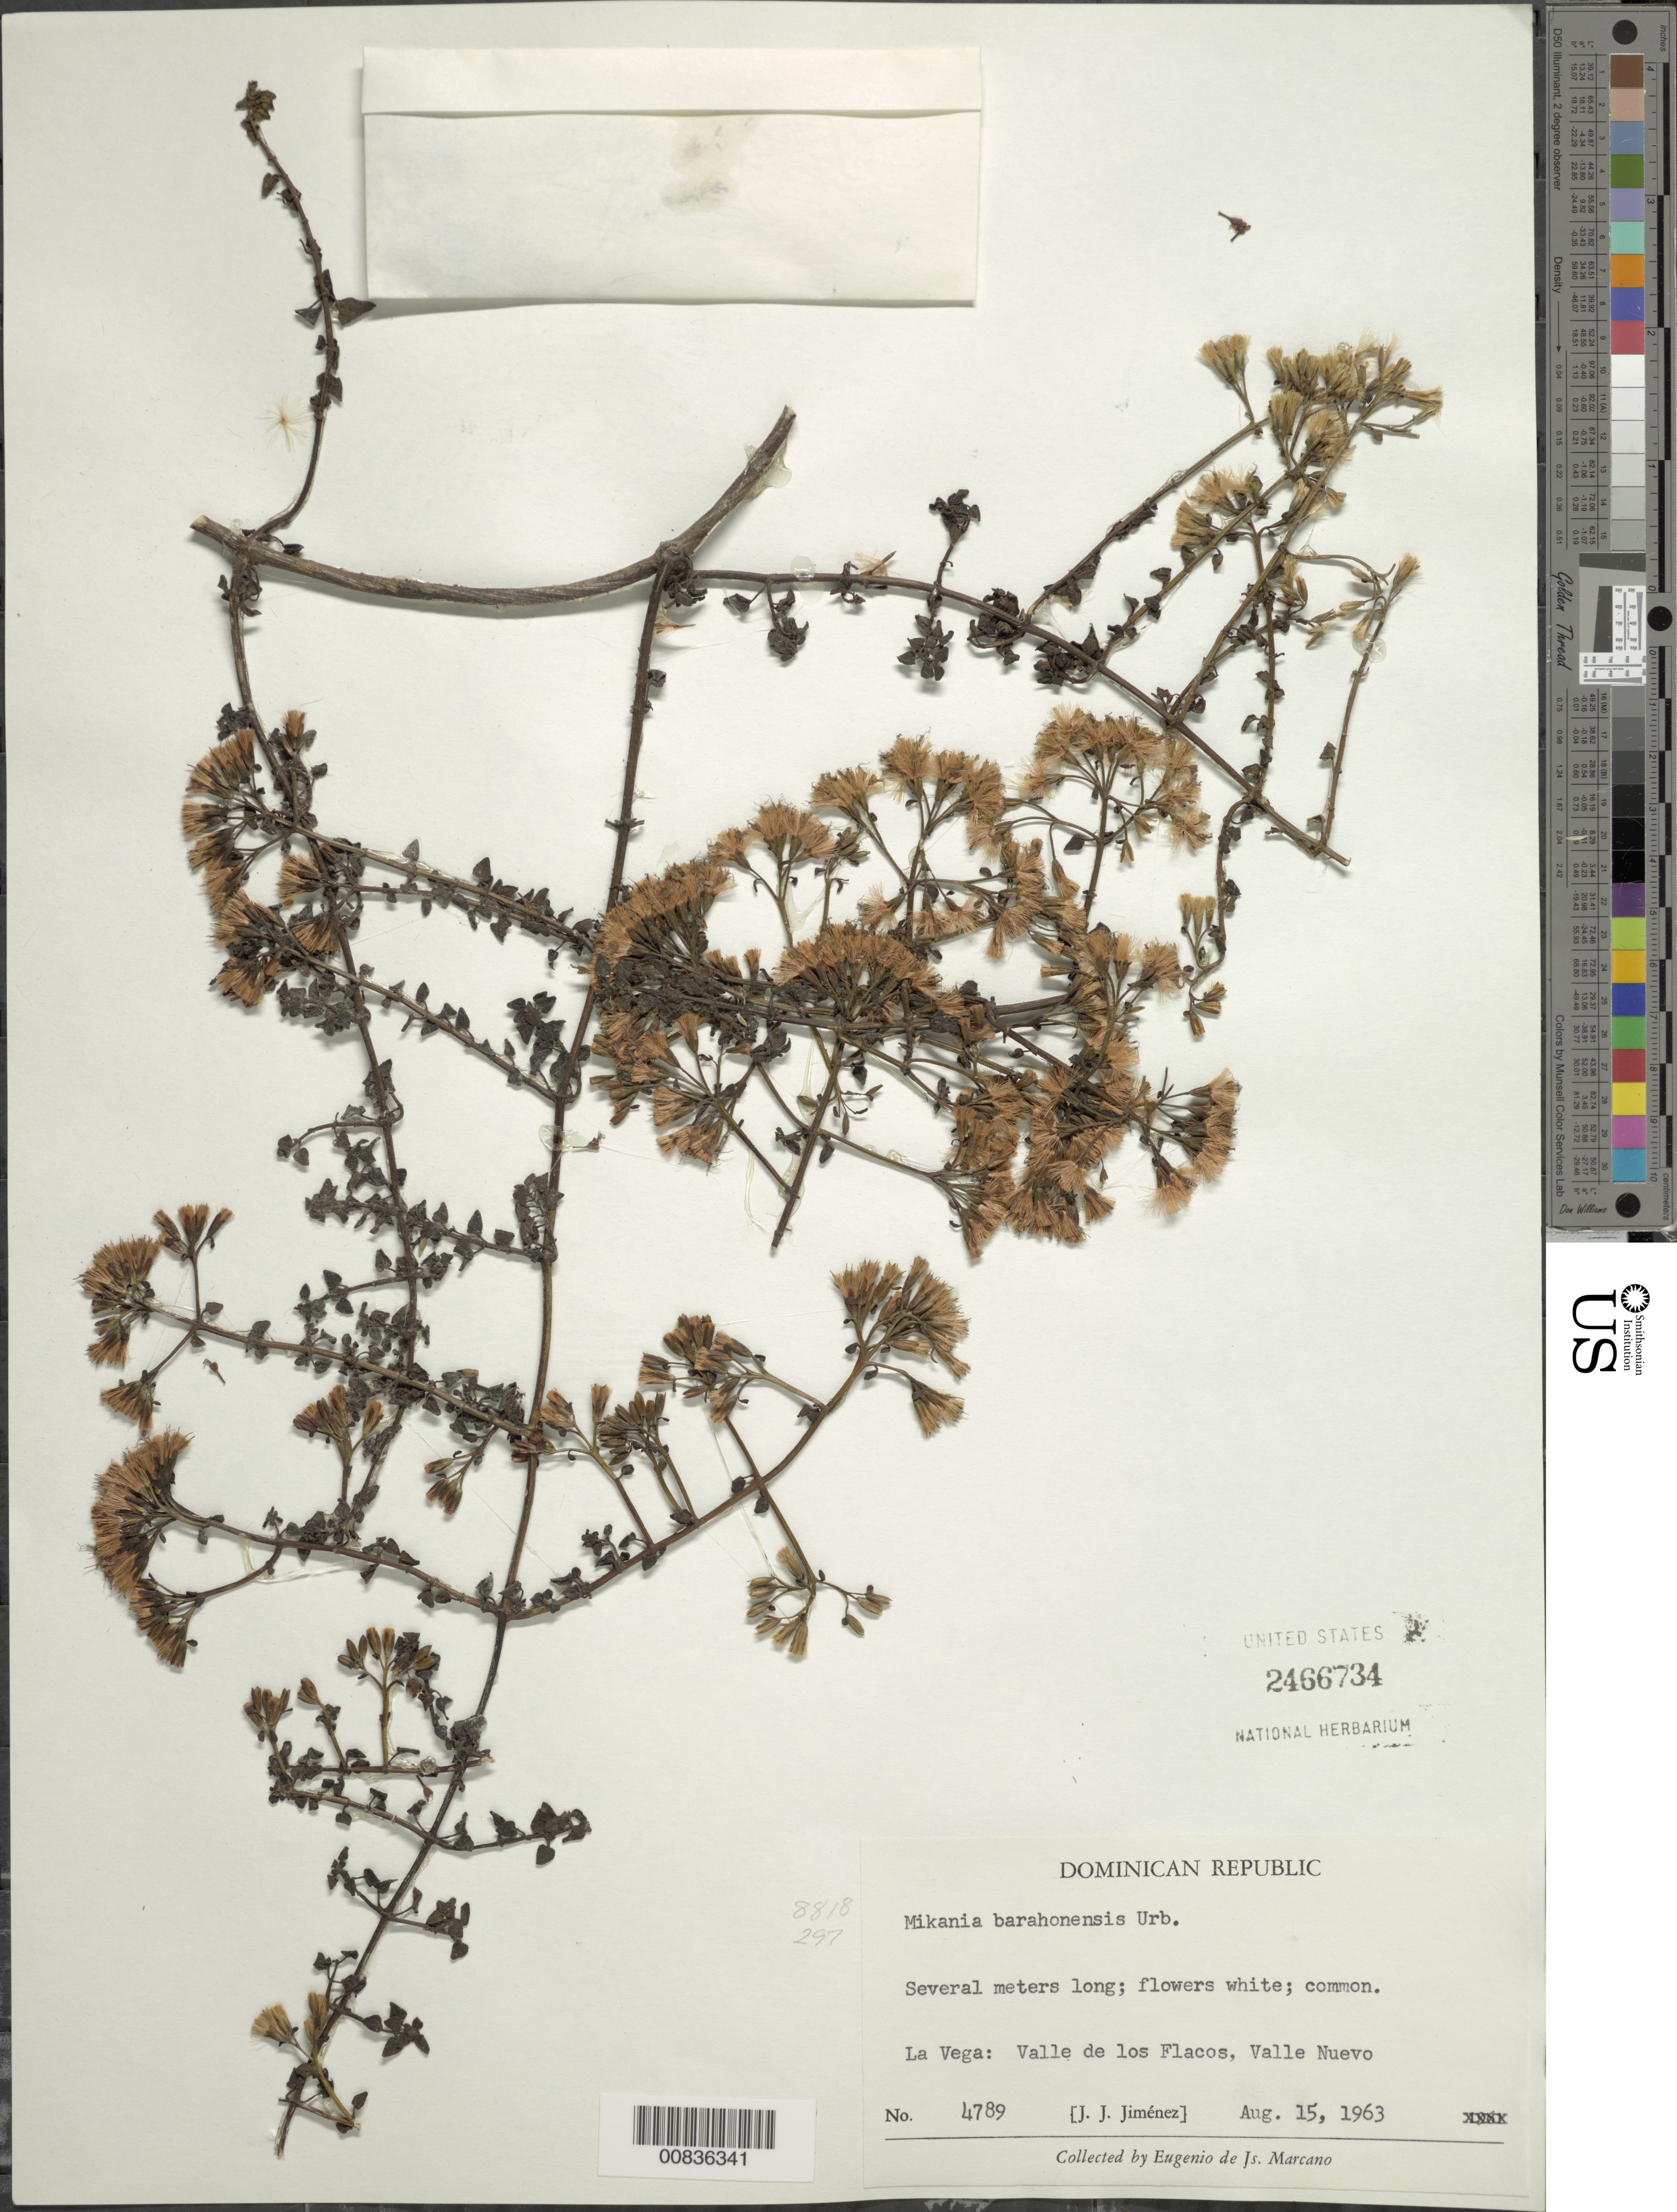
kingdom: Plantae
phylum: Tracheophyta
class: Magnoliopsida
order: Asterales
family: Asteraceae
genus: Mikania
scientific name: Mikania barahonensis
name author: Urb.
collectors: E. J. Marcano F.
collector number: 4789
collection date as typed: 15 Aug 1963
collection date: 1963-08-15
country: Dominican Republic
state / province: La Vega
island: Hispaniola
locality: Valle de los Flacos, Valle Nuevo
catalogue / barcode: US 2466734